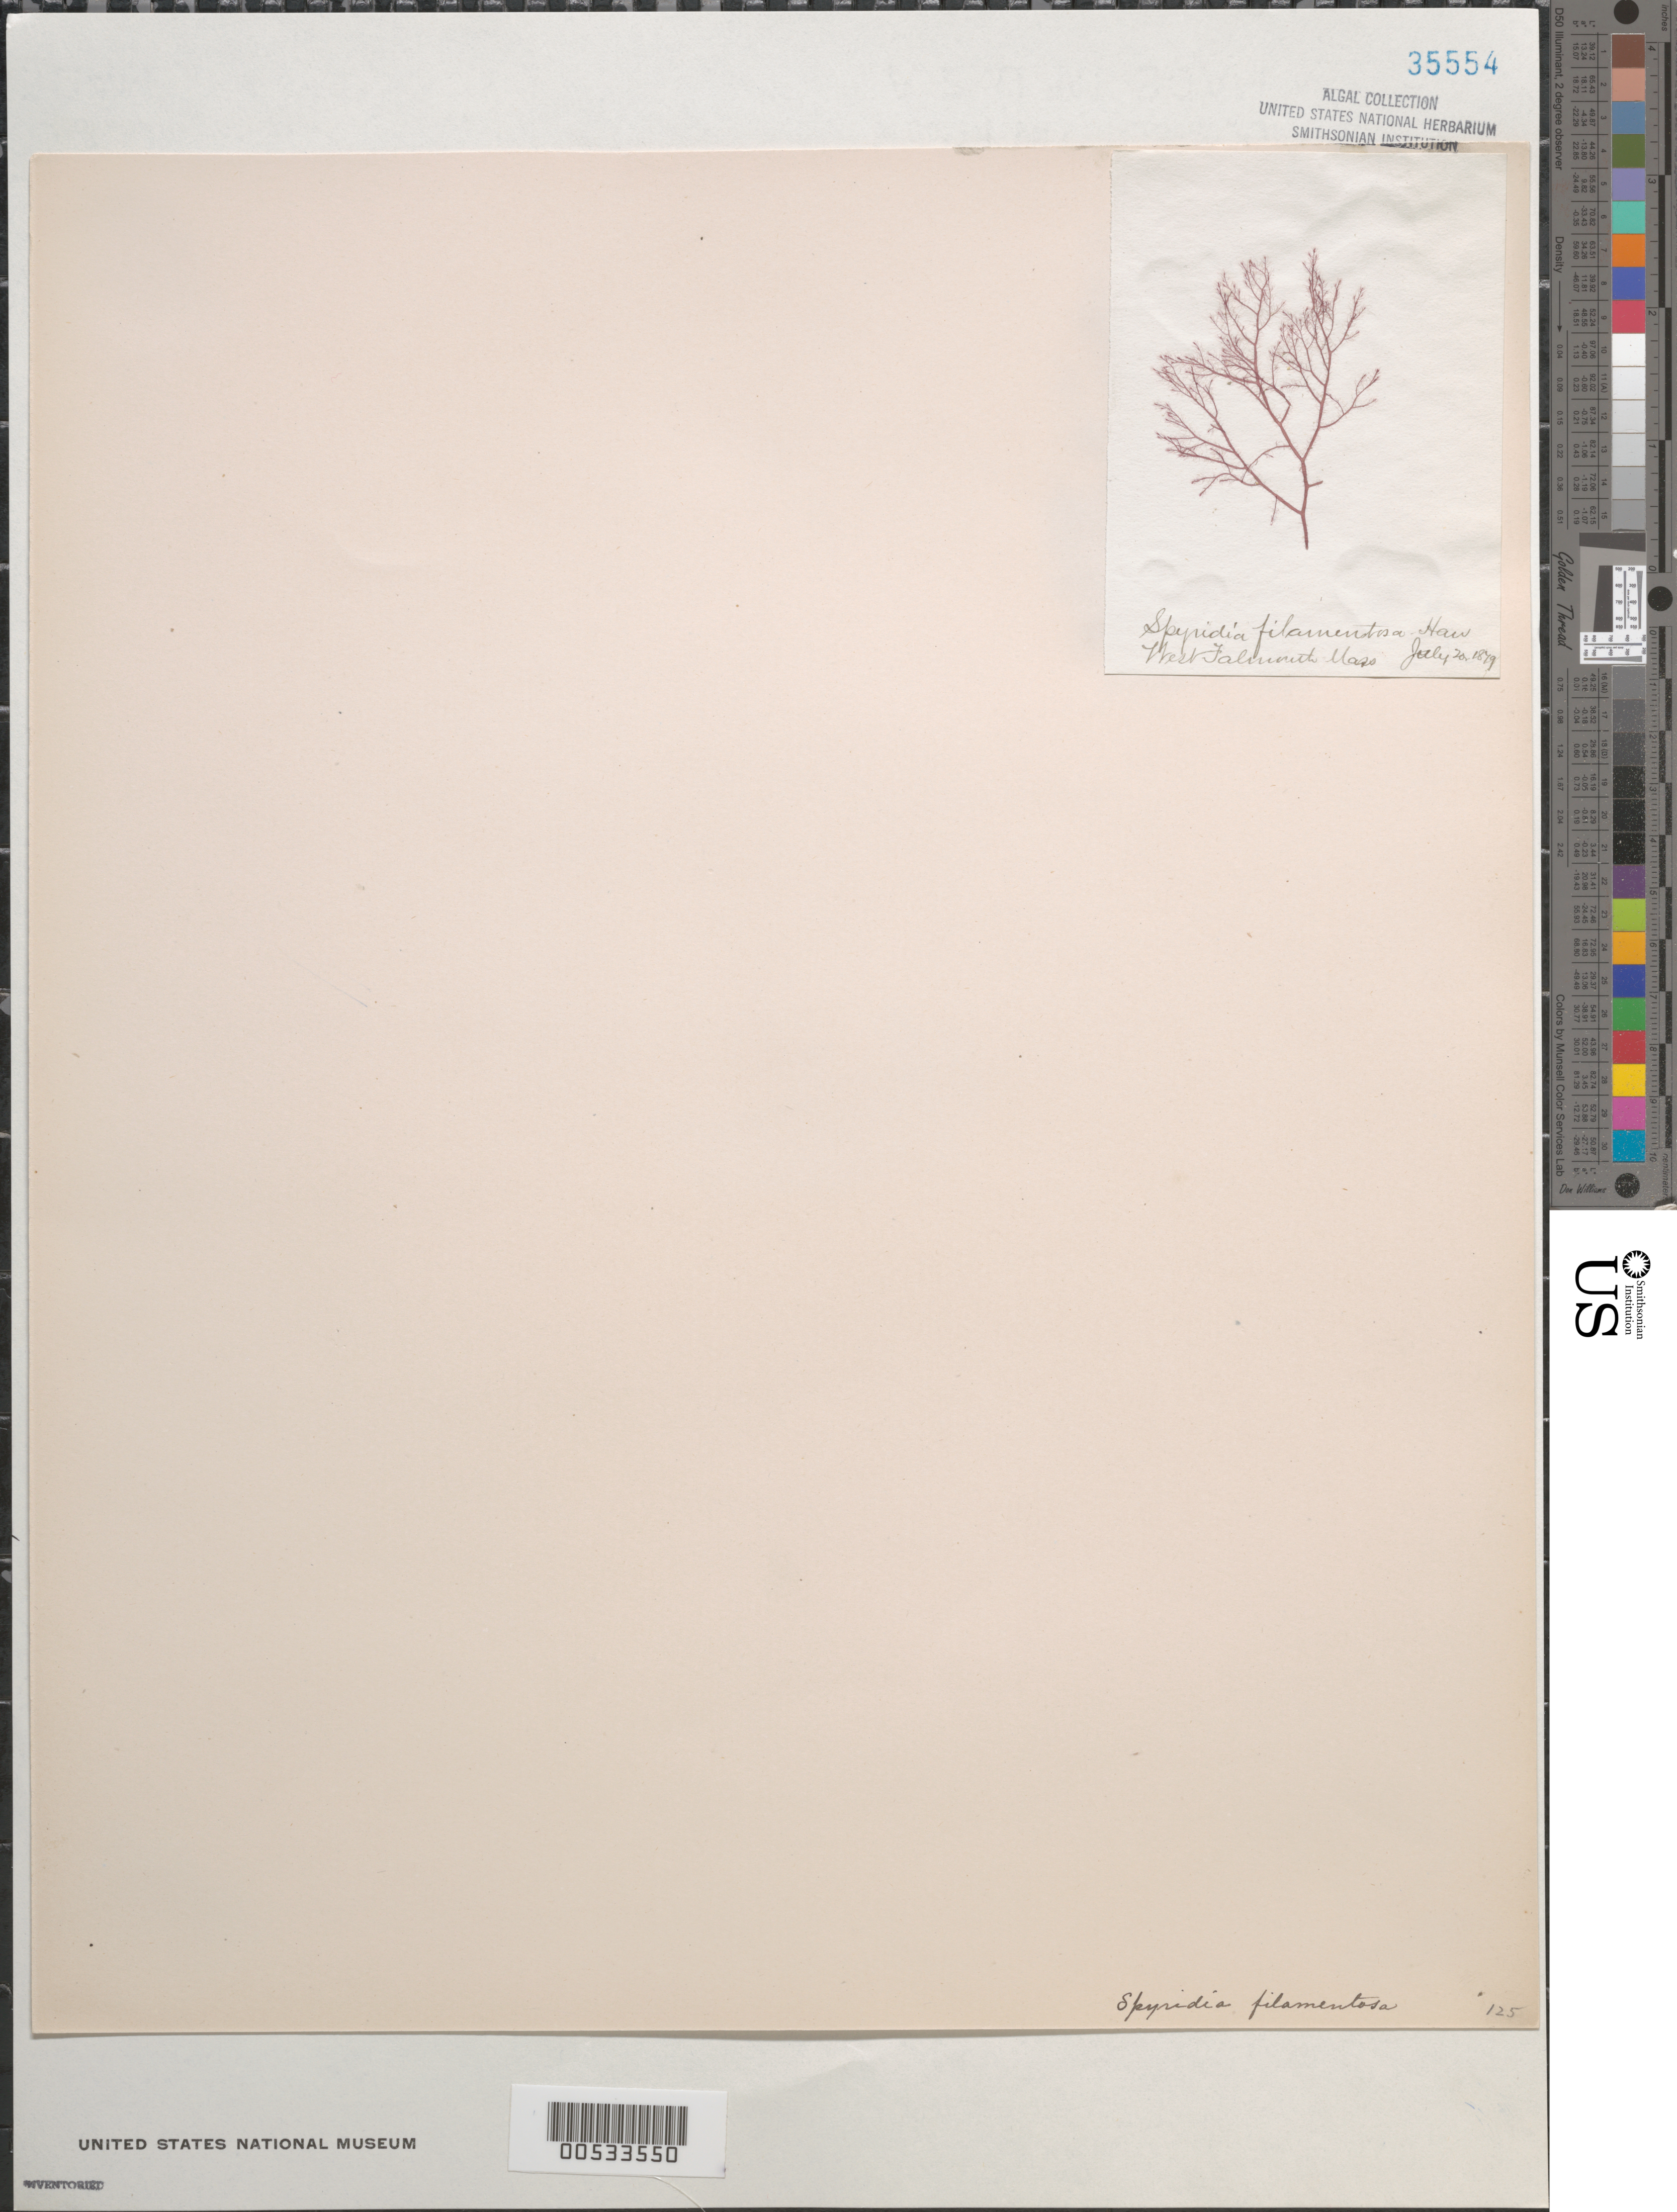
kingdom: Plantae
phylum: Rhodophyta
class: Florideophyceae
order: Ceramiales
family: Spyridiaceae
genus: Spyridia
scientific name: Spyridia filamentosa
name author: (Wulfen) Harv.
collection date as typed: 20 Jul 1879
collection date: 1879-07-20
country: United States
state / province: Massachusetts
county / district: Barnstable County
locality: West Falmouth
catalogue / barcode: US 35554